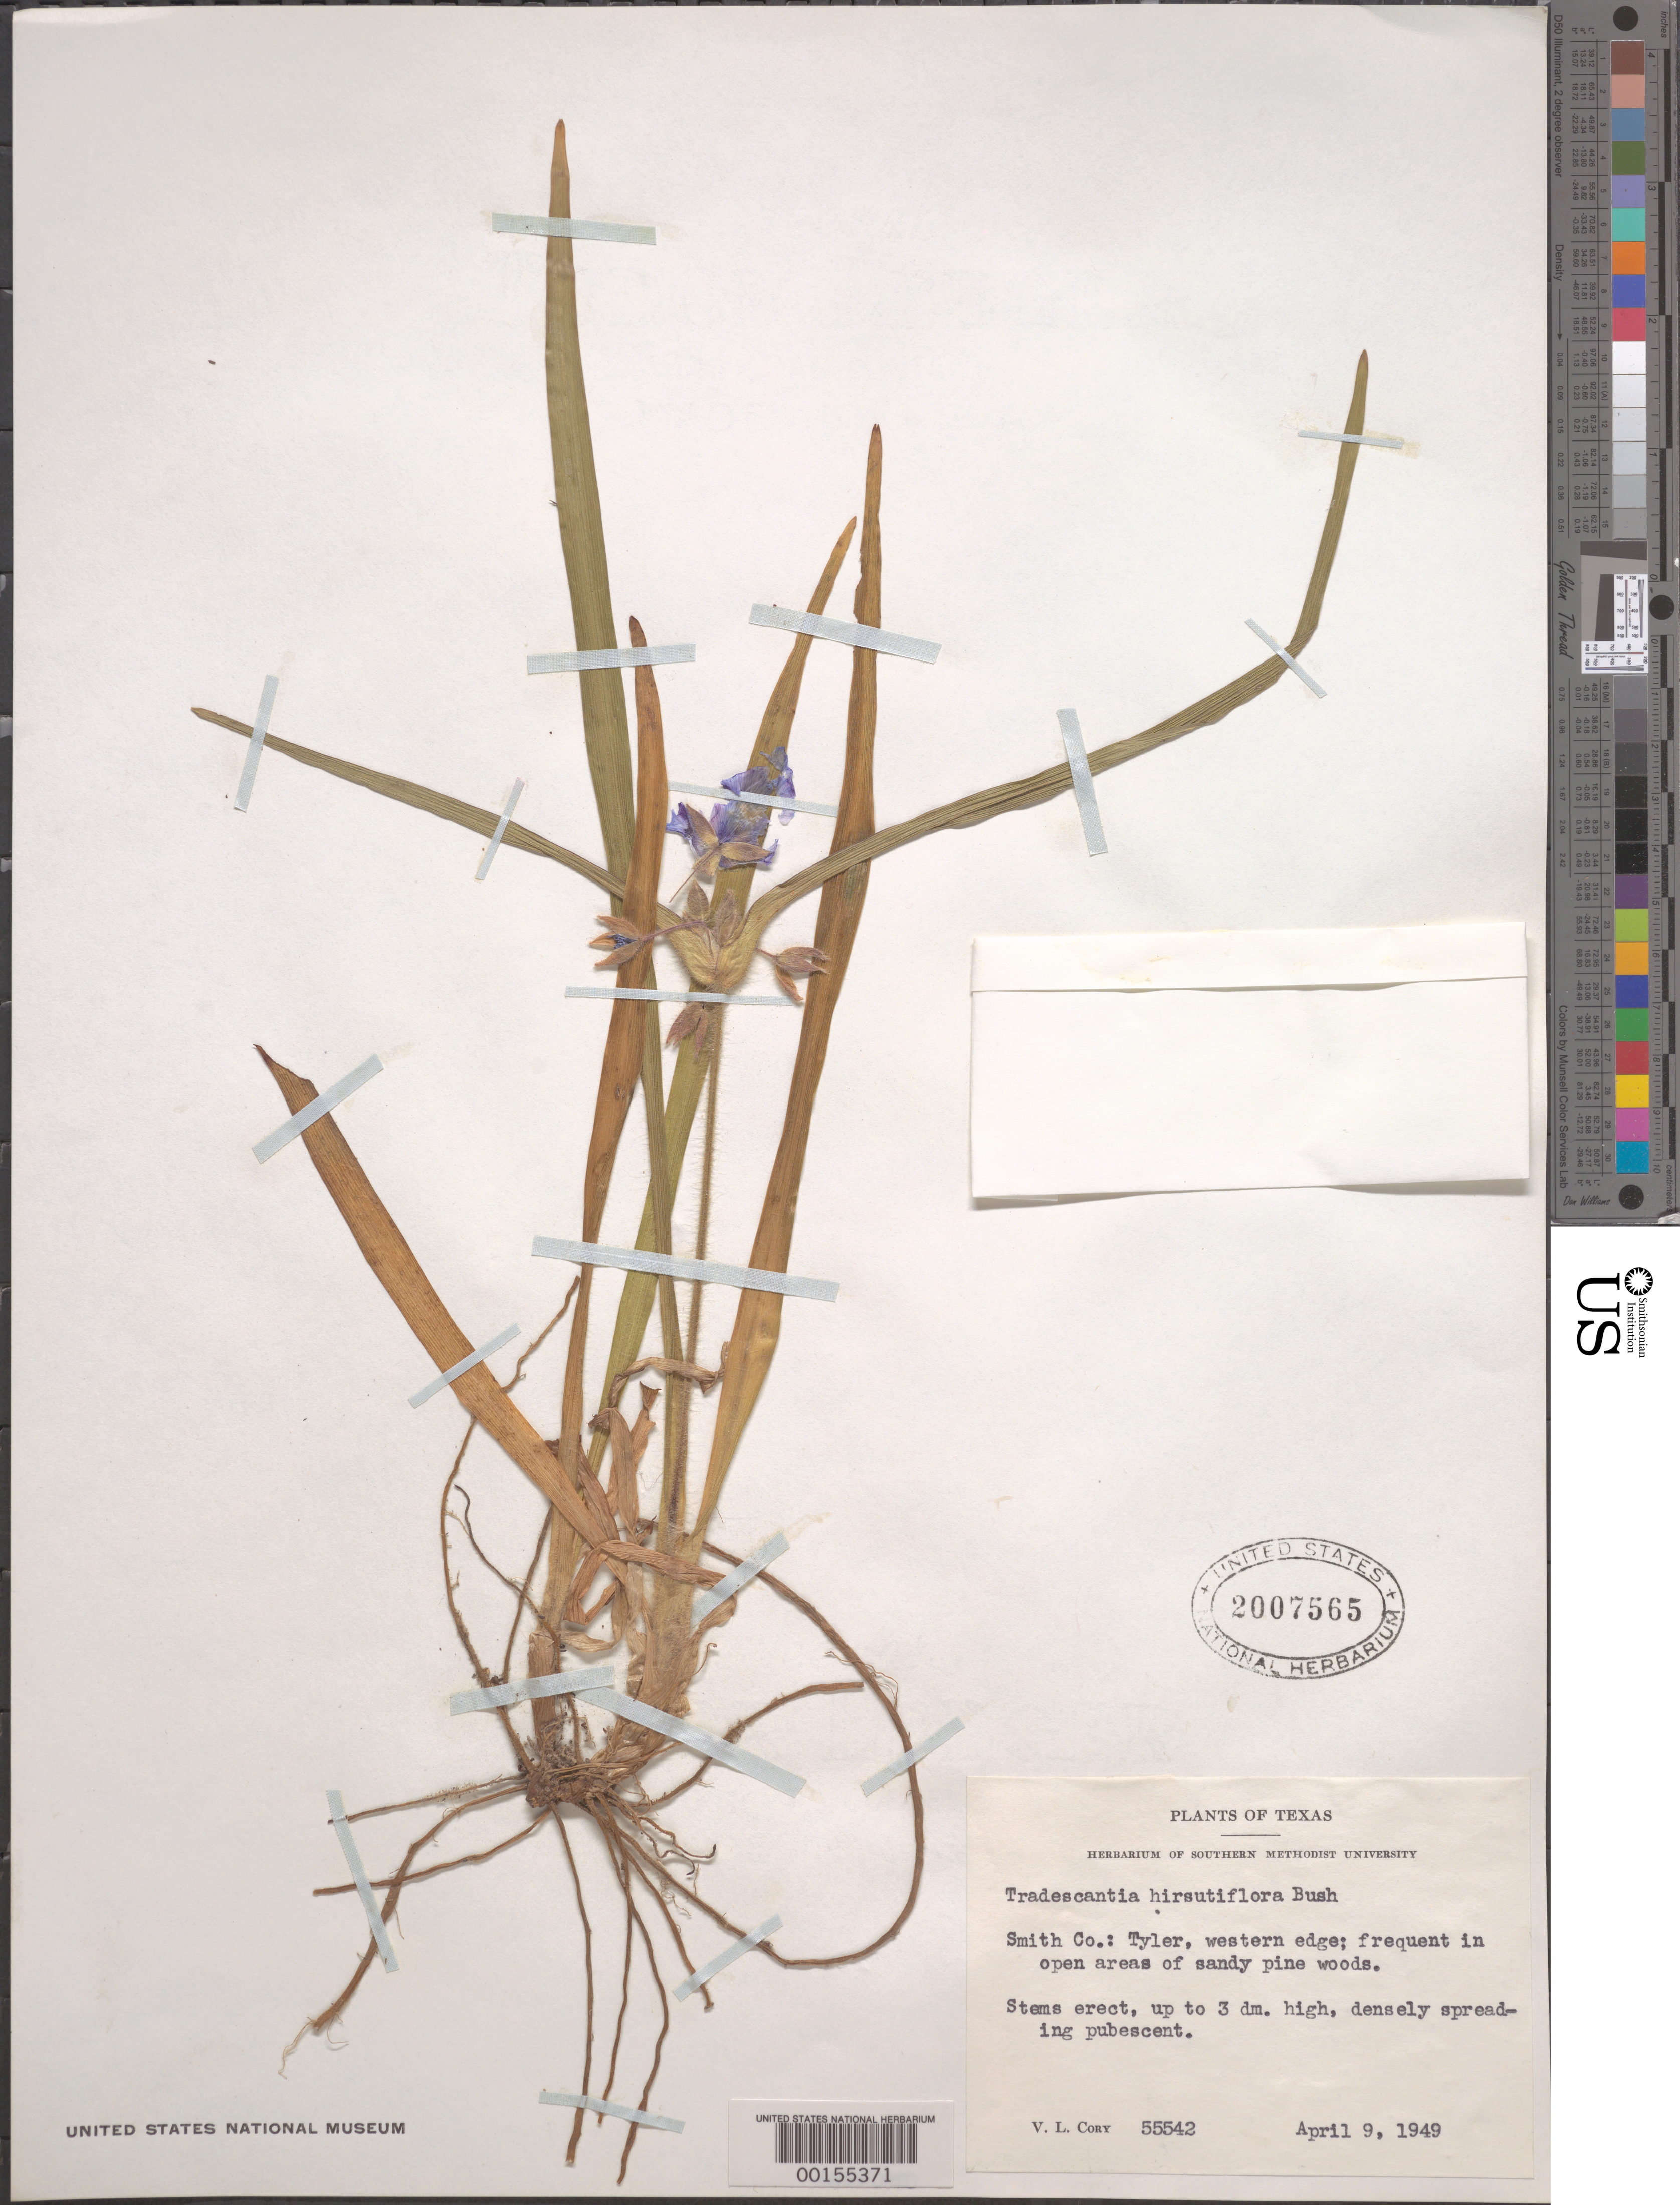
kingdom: Plantae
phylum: Tracheophyta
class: Liliopsida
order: Commelinales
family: Commelinaceae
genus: Tradescantia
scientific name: Tradescantia hirsutiflora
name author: Bush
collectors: V. Cory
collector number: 55542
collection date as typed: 09 Apr 1949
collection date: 1949-04-09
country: United States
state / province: Texas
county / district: Smith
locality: Tyler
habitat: Opening of sandy pine woods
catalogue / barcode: US 2007565